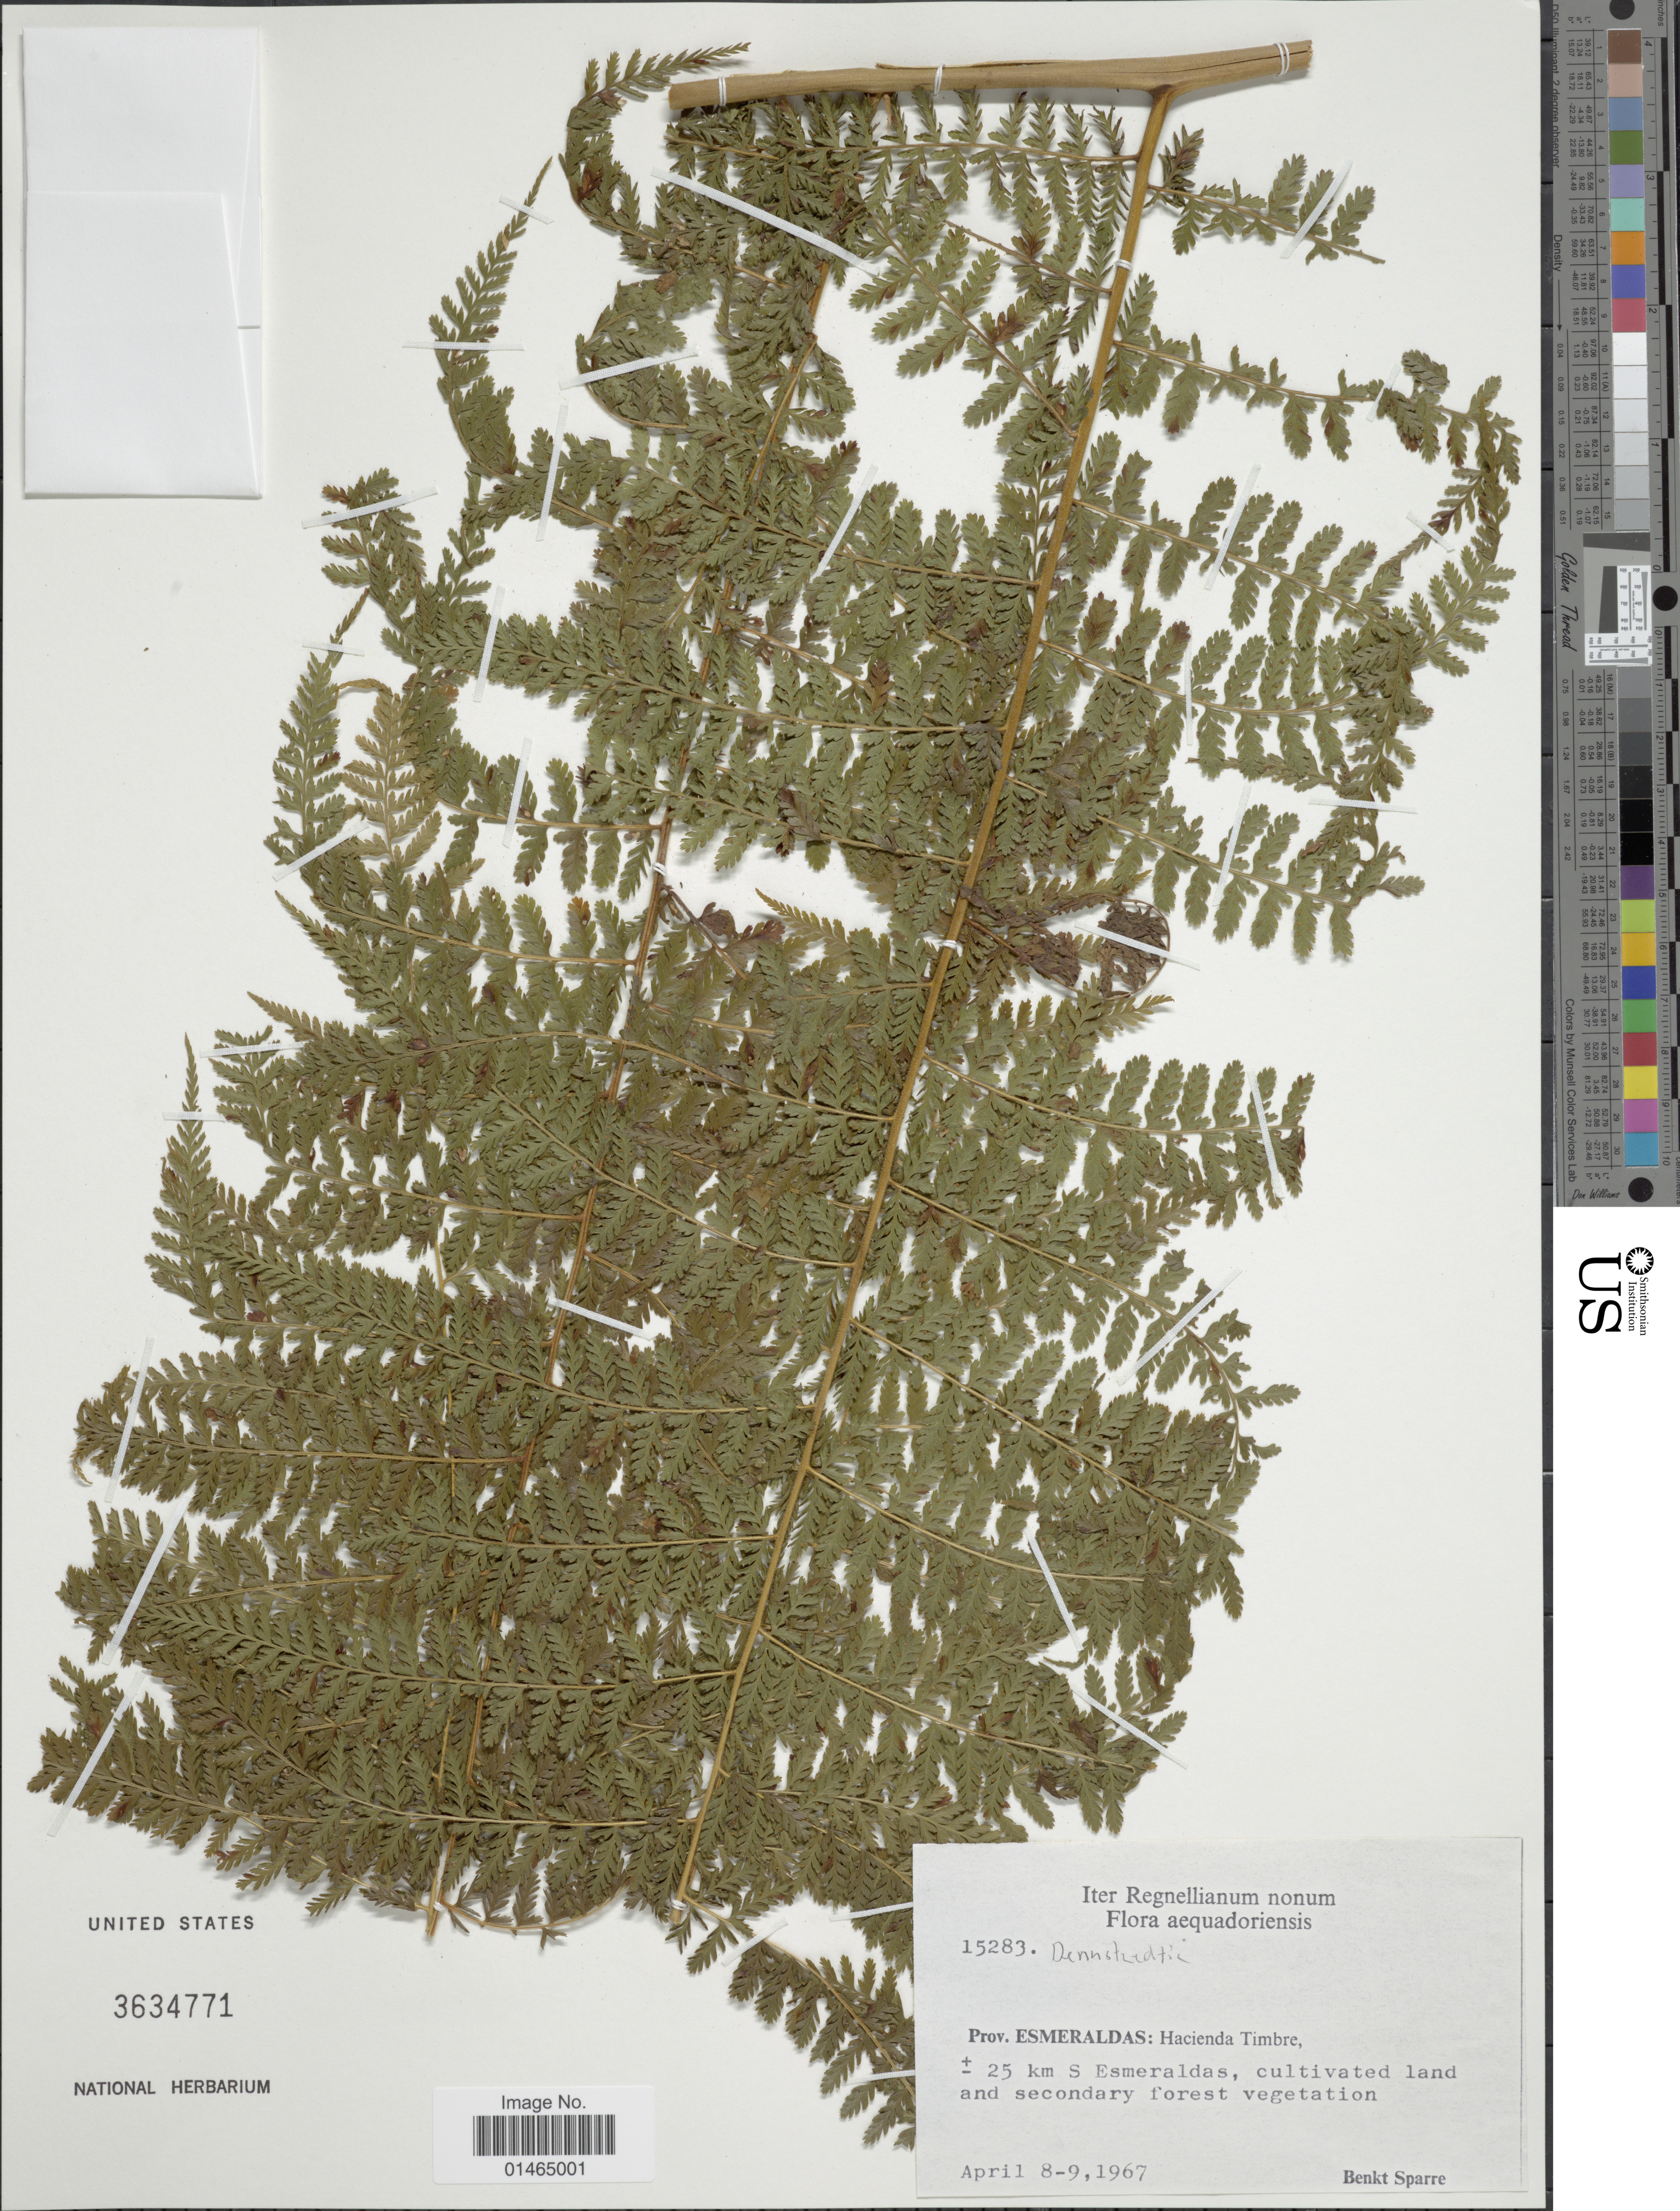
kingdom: Plantae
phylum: Tracheophyta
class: Polypodiopsida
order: Polypodiales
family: Dennstaedtiaceae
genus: Dennstaedtia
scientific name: Dennstaedtia sp.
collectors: B. Sparre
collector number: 15283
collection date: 1967-04-08/1967-04-09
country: Ecuador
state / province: Esmeraldas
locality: Hacienda Timbre, ± 25 km S Esmeraldas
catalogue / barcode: US 3634771